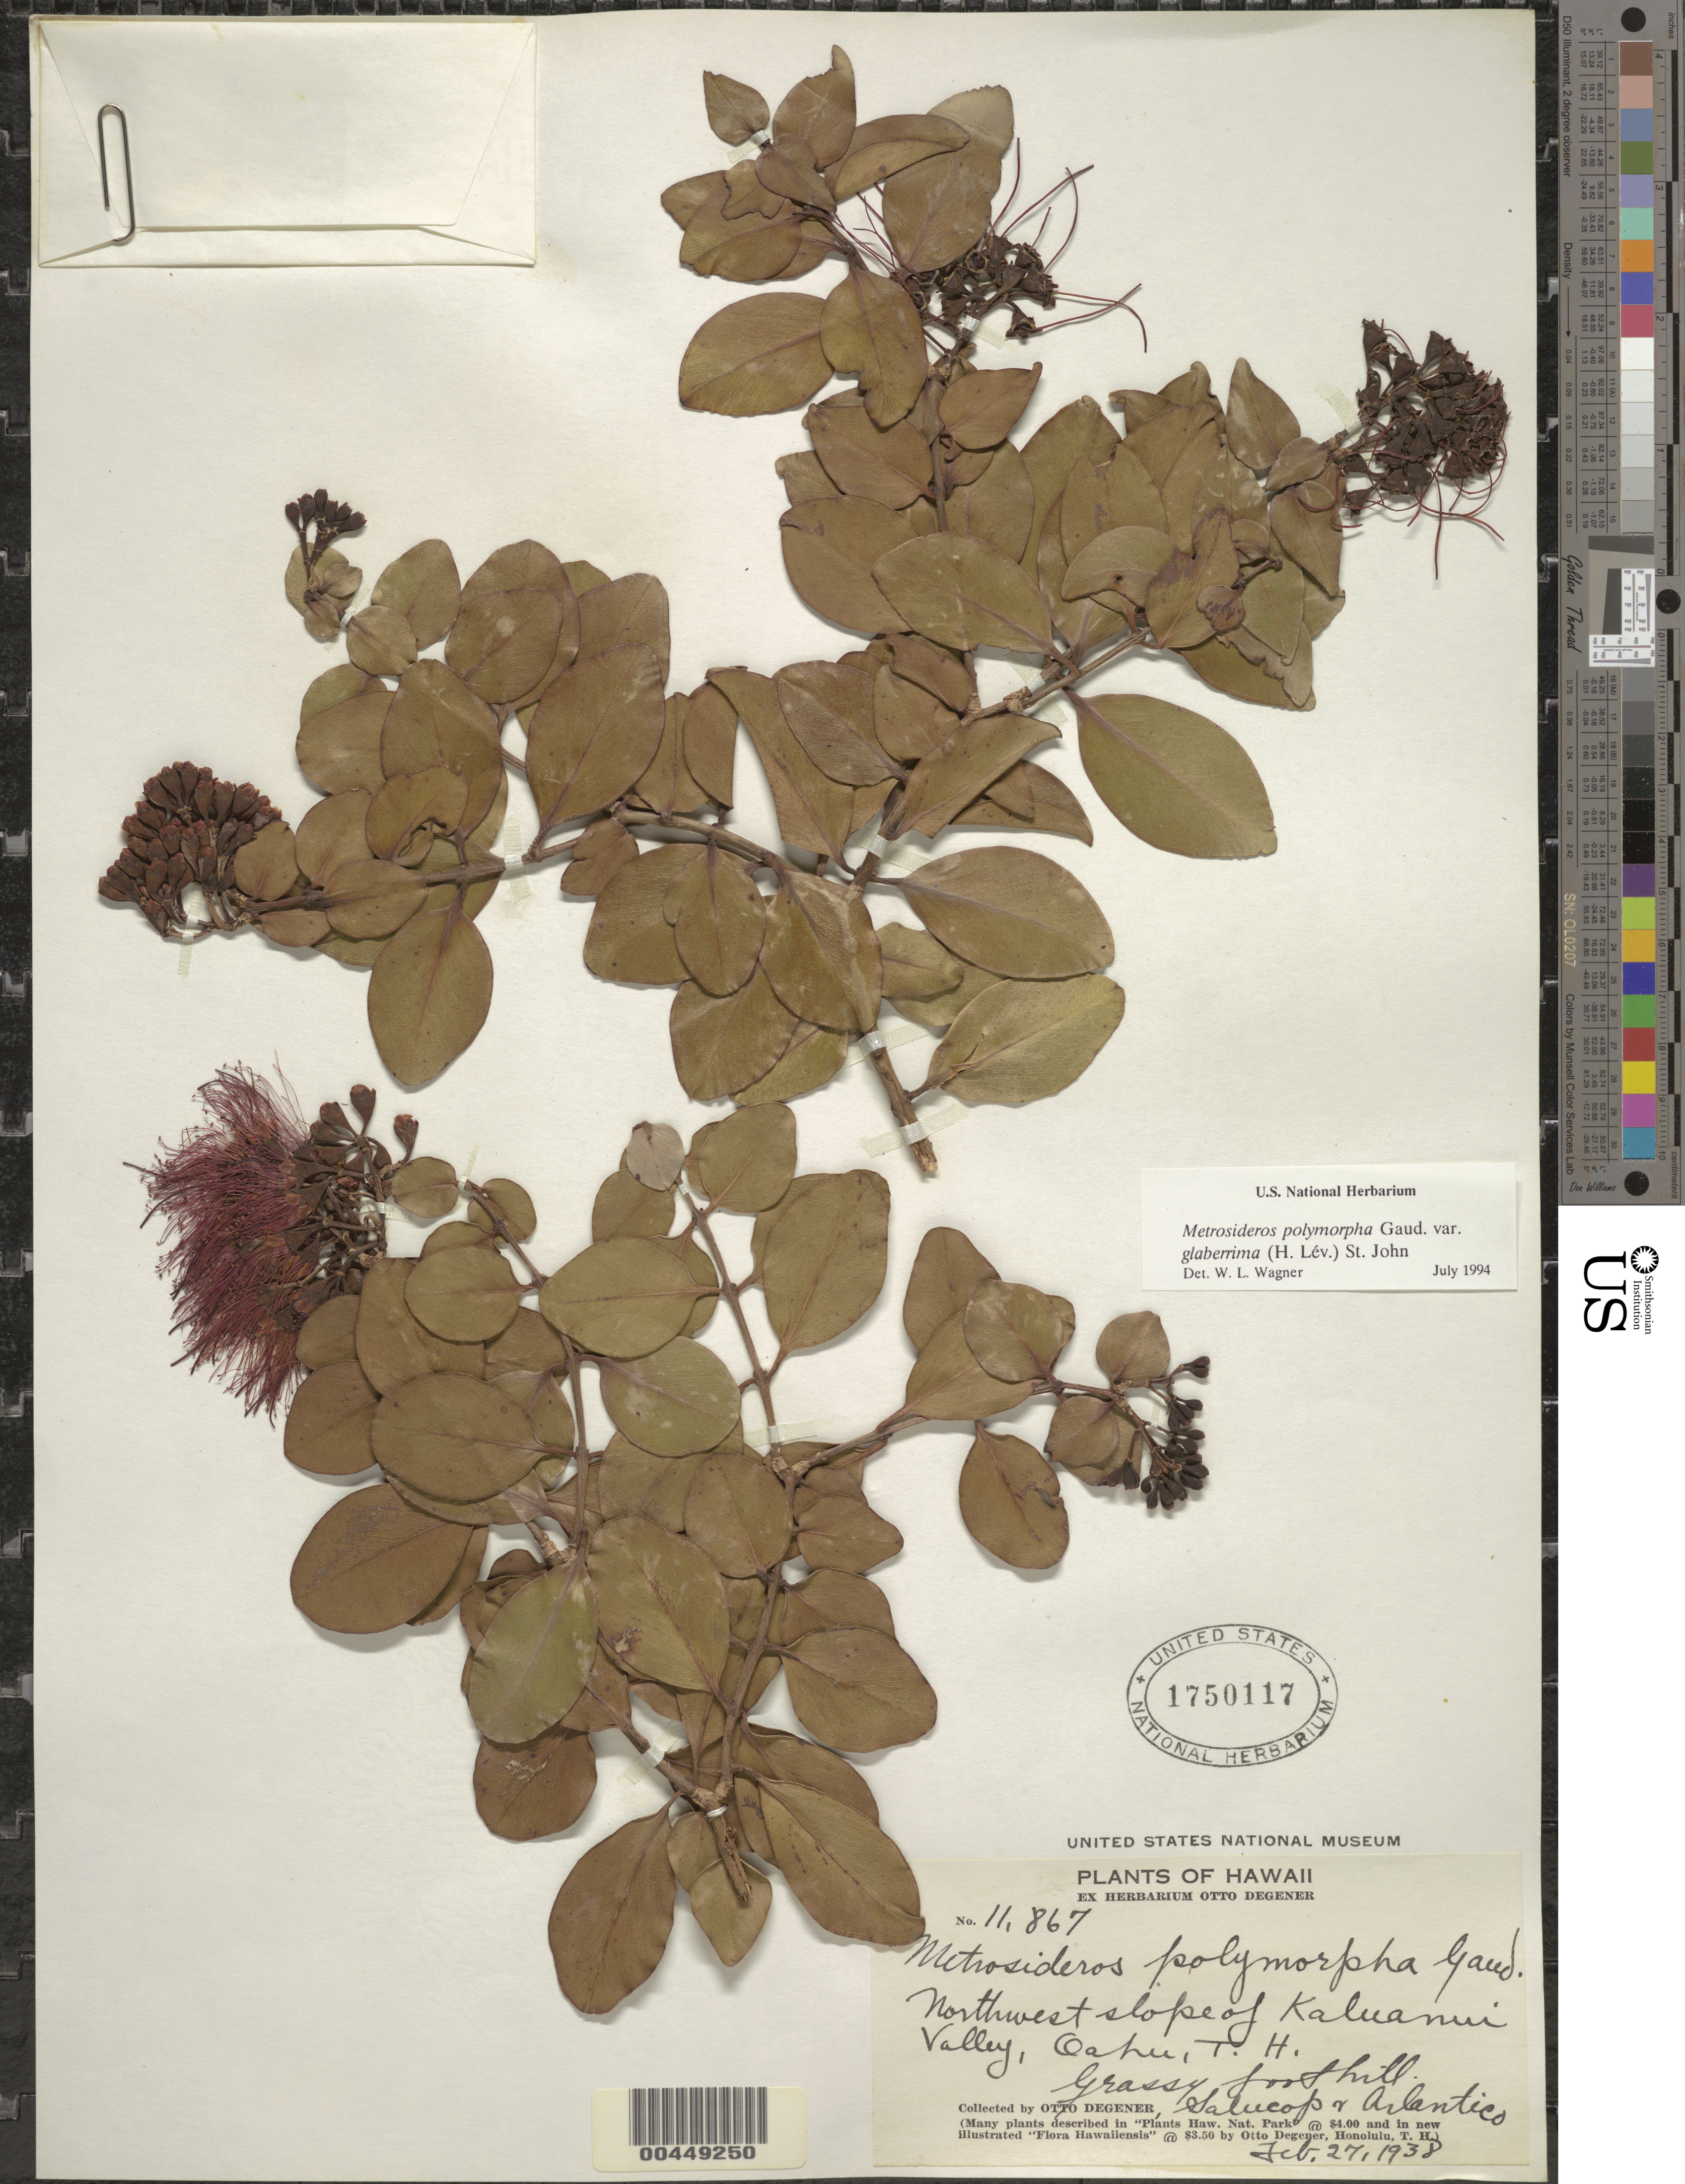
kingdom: Plantae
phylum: Tracheophyta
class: Magnoliopsida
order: Myrtales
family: Myrtaceae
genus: Metrosideros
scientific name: Metrosideros polymorpha var. glaberrima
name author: (H. Lév.) H. St. John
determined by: Wagner, W. L., (BOT), Smithsonian Institution - National Museum of Natural History (UNITED STATES)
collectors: O. Degener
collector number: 11867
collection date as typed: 27 Feb 1938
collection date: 1938-02-27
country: United States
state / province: Hawaii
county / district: Honolulu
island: Oahu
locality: NW slope of Kaluanui Valley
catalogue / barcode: US 1750117